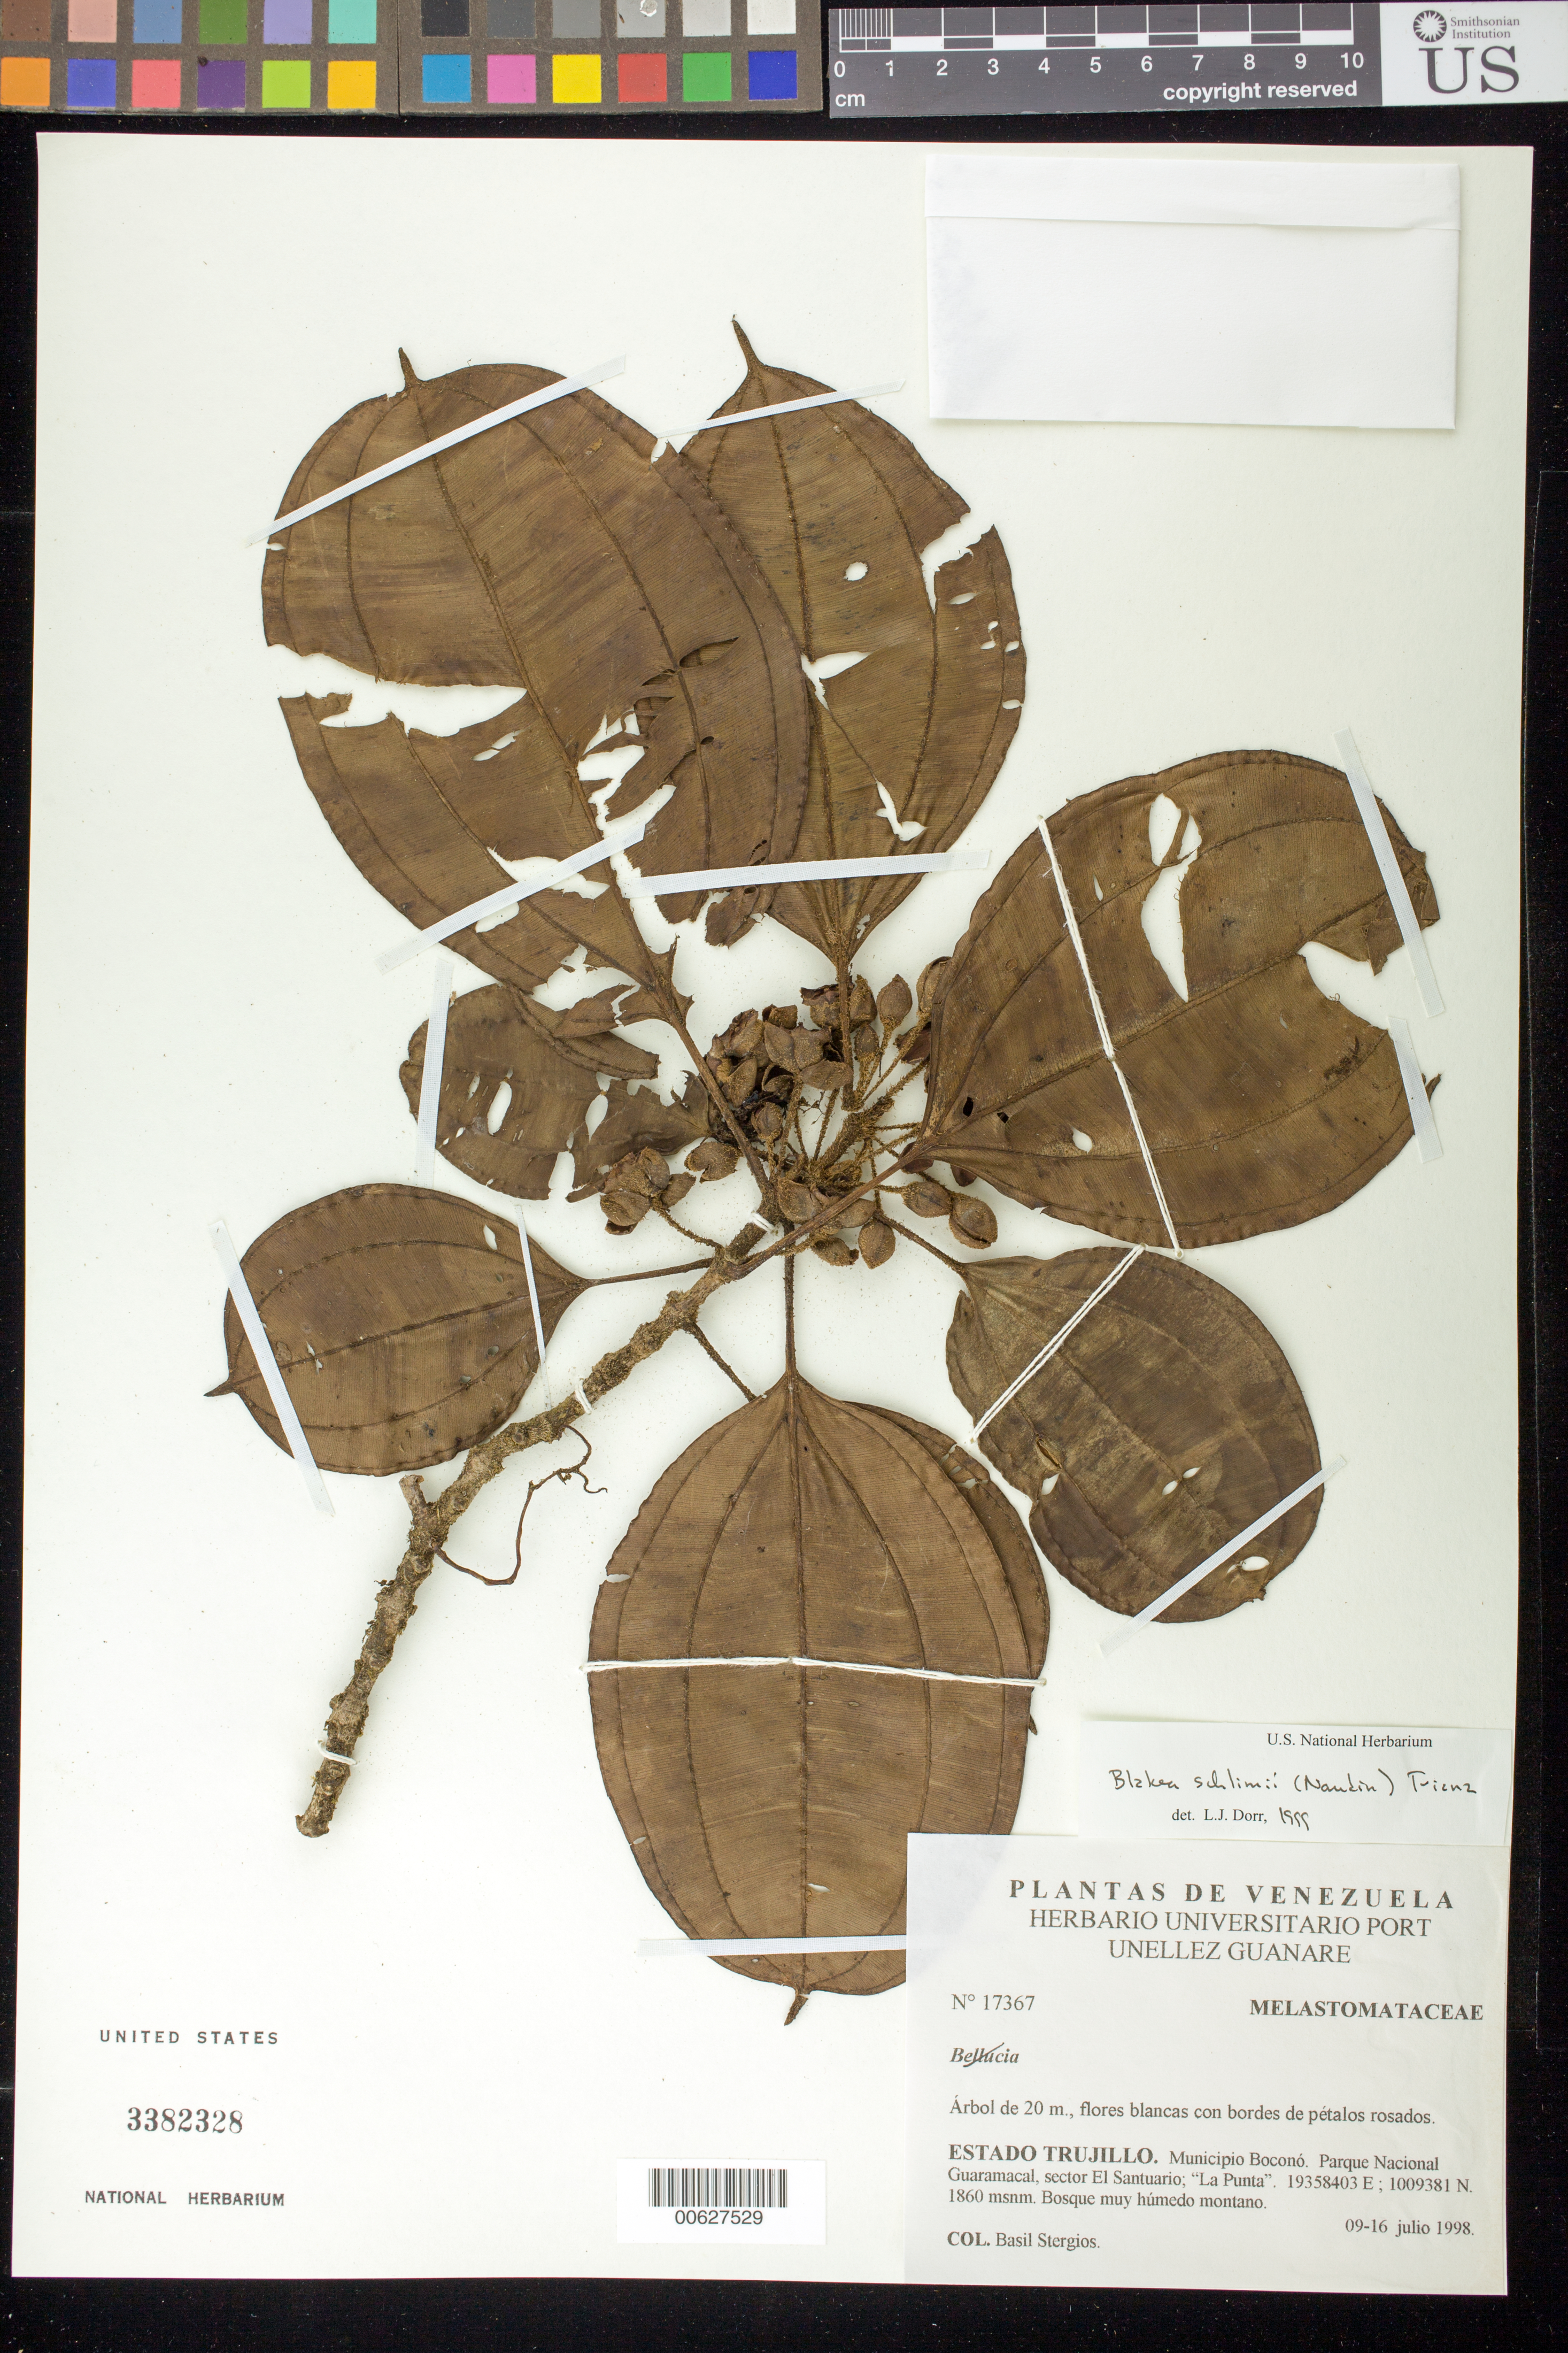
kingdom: Plantae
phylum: Tracheophyta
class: Magnoliopsida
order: Myrtales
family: Melastomataceae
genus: Blakea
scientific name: Blakea schlimii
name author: (Naudin) Triana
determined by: Dorr, L. J., (BOT), Smithsonian Institution - National Museum of Natural History (UNITED STATES)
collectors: B. G. Stergios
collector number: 17367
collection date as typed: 09 Jul 1998 to 16 Jul 1998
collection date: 1998-07-09/1998-07-16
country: Venezuela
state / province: Trujillo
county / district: Boconó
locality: Parque Nacional Guaramacal, Sector El Santuario, La Punta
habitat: Bosque muy húmedo montano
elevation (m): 1860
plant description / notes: PORT, US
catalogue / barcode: US 3382328